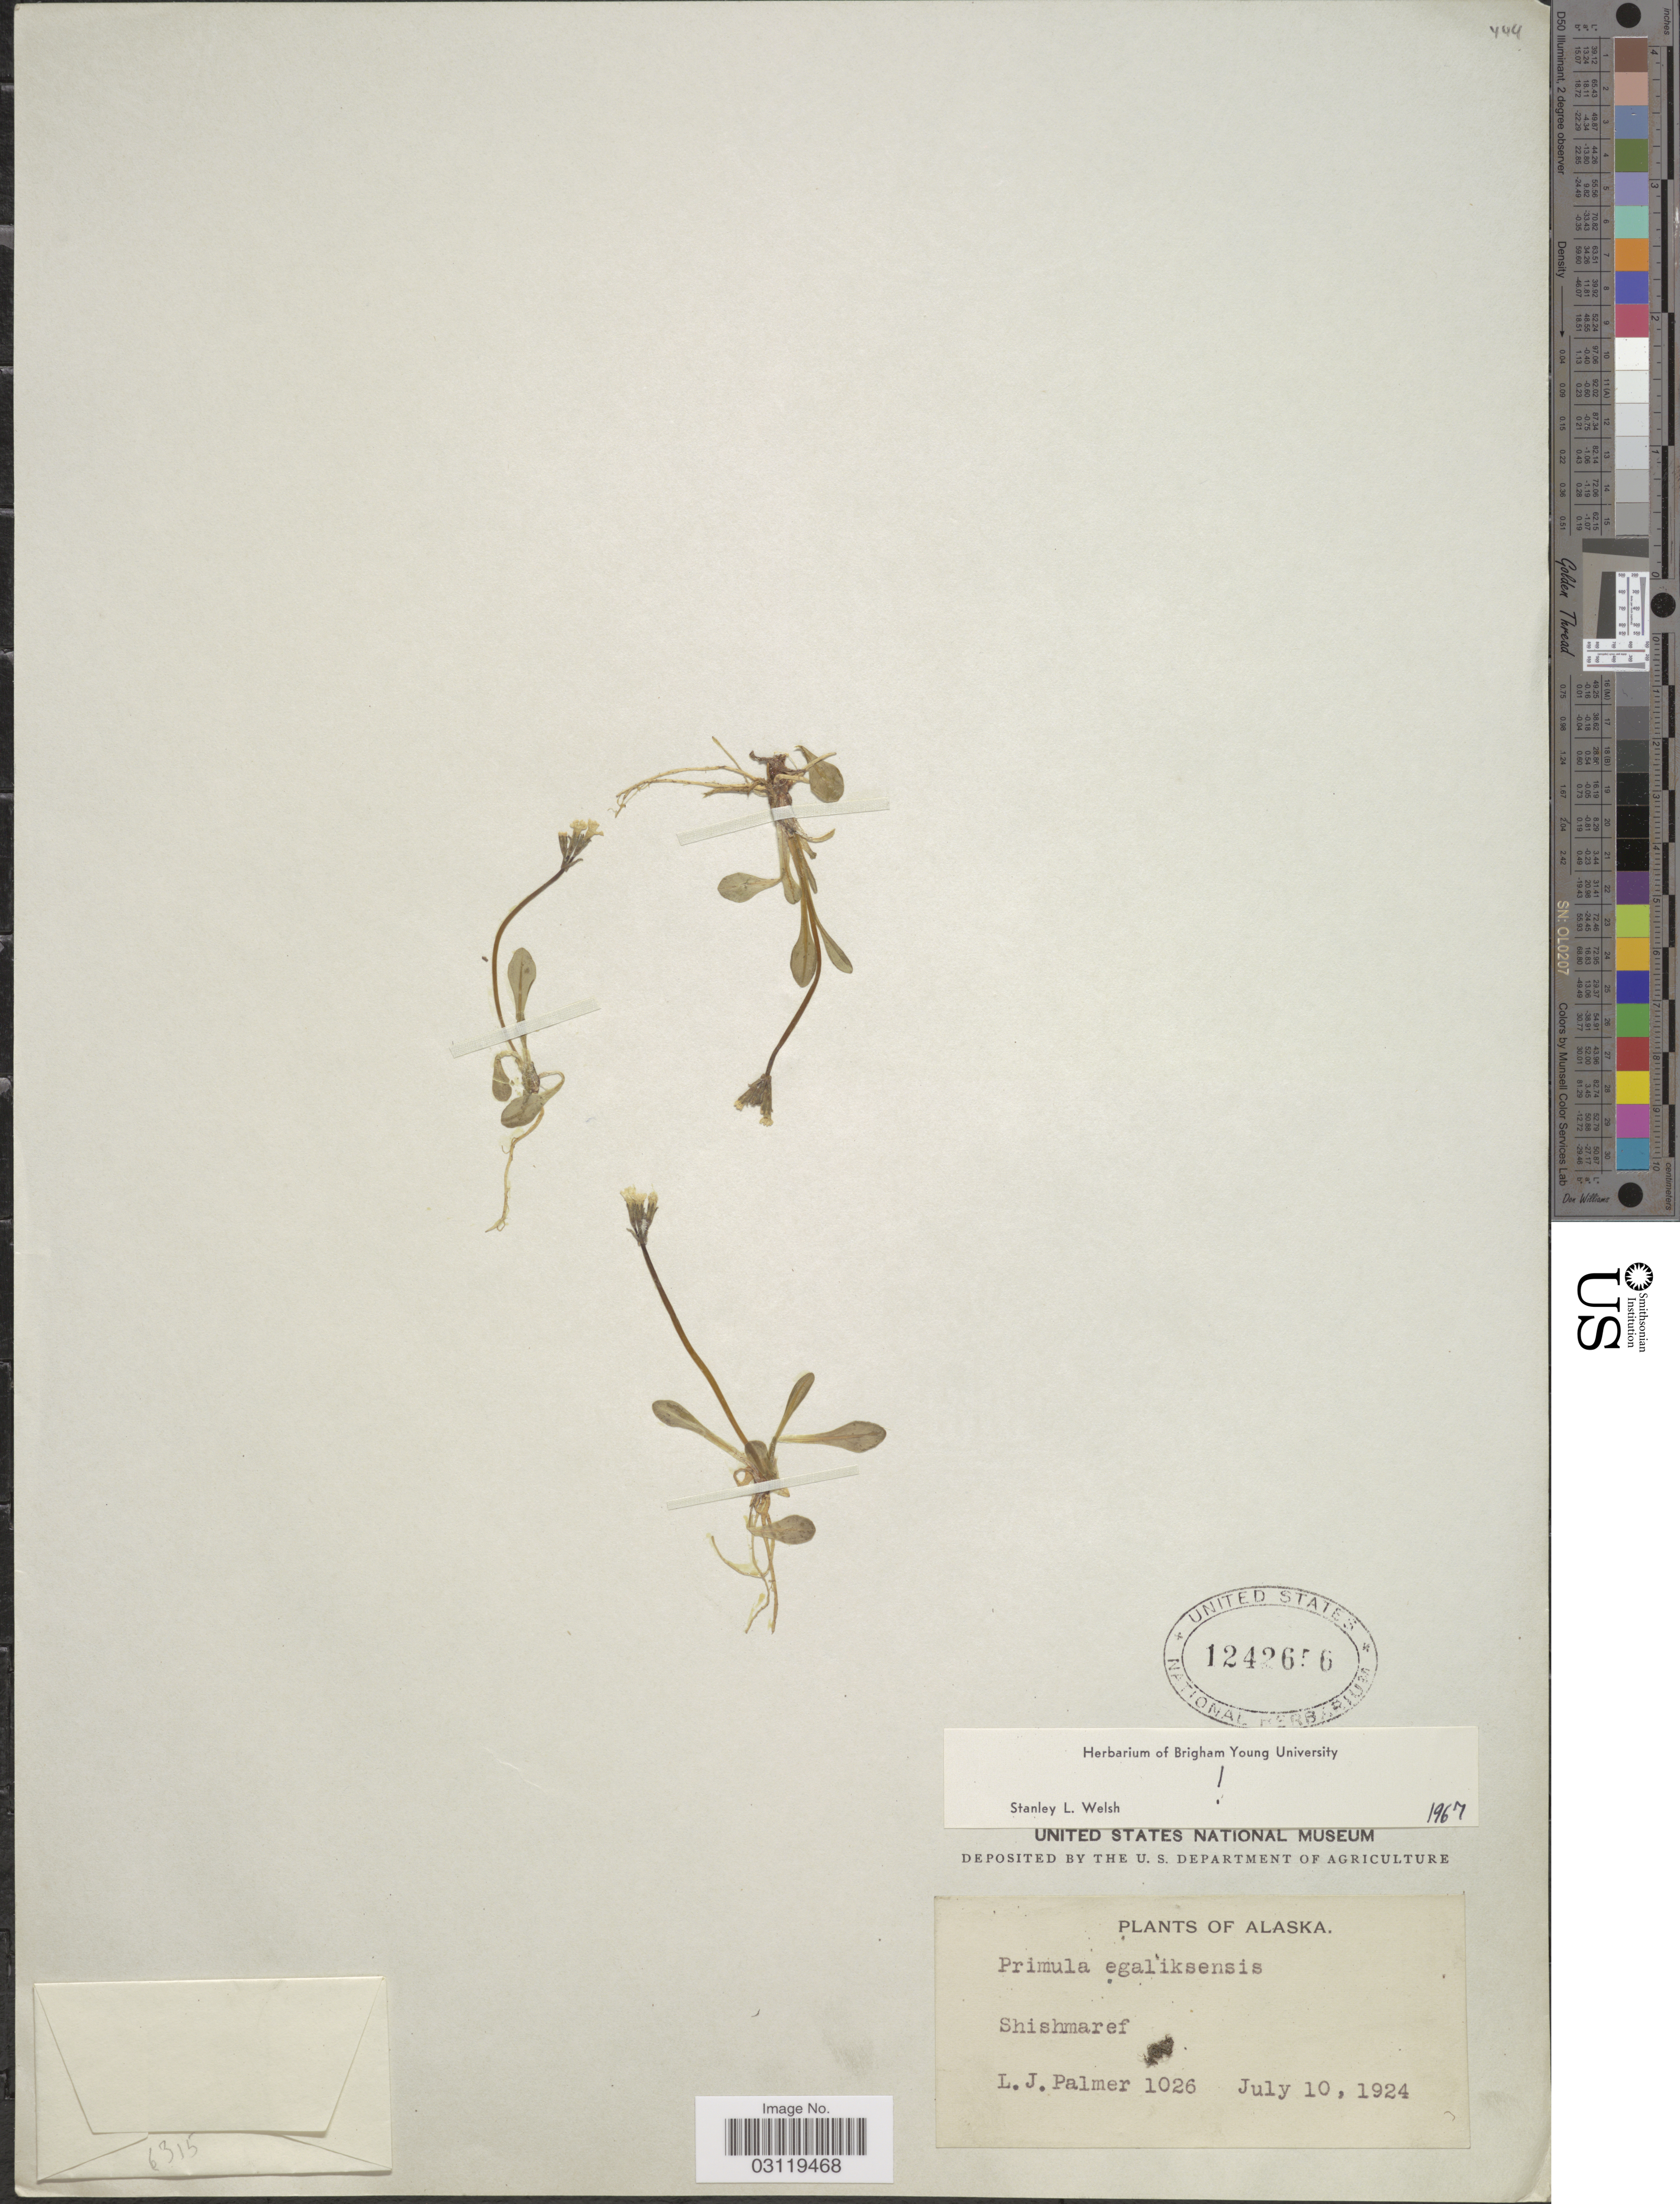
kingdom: Plantae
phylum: Tracheophyta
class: Magnoliopsida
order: Ericales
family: Primulaceae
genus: Primula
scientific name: Primula egaliksensis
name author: Wormsk.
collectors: L. J. Palmer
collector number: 1026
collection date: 1924-07-10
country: United States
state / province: Alaska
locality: Shishmaref.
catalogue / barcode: US 1242656